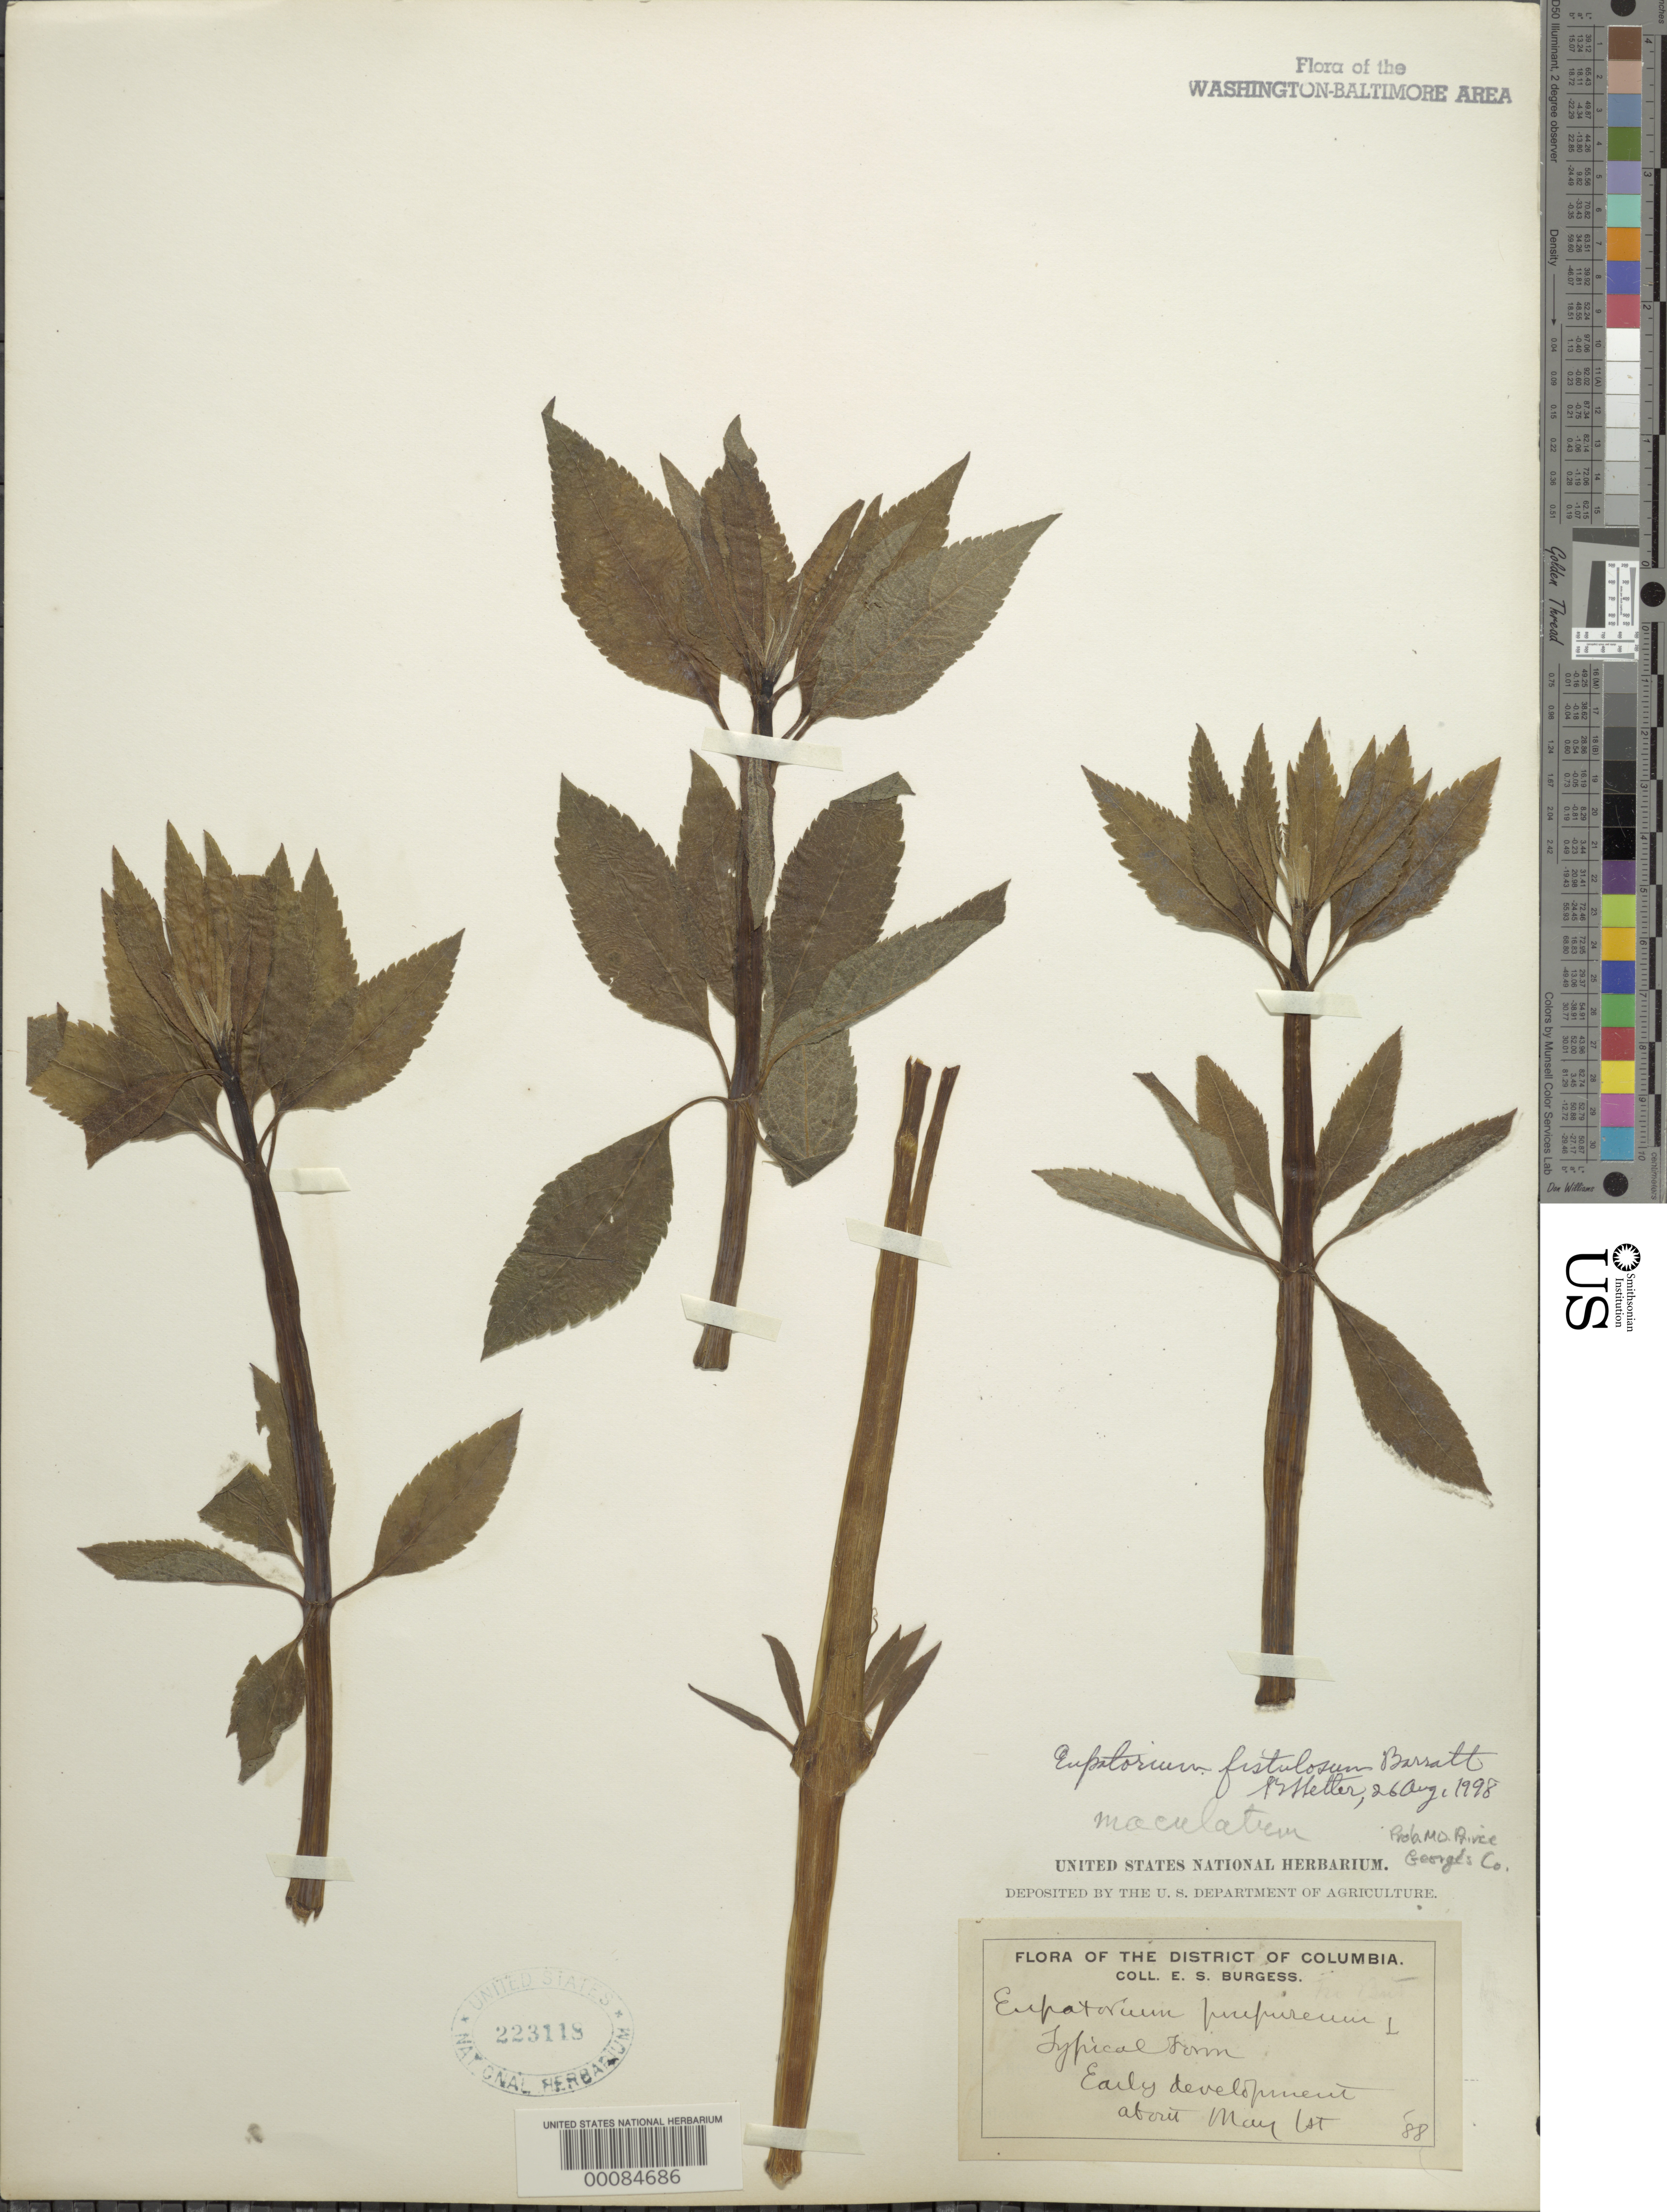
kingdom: Plantae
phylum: Tracheophyta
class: Magnoliopsida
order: Asterales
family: Asteraceae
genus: Eupatorium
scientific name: Eupatorium fistulosum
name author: Barratt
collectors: E. Burgess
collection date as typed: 01 May 1888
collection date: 1888-05-01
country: United States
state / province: Maryland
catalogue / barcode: US 223118